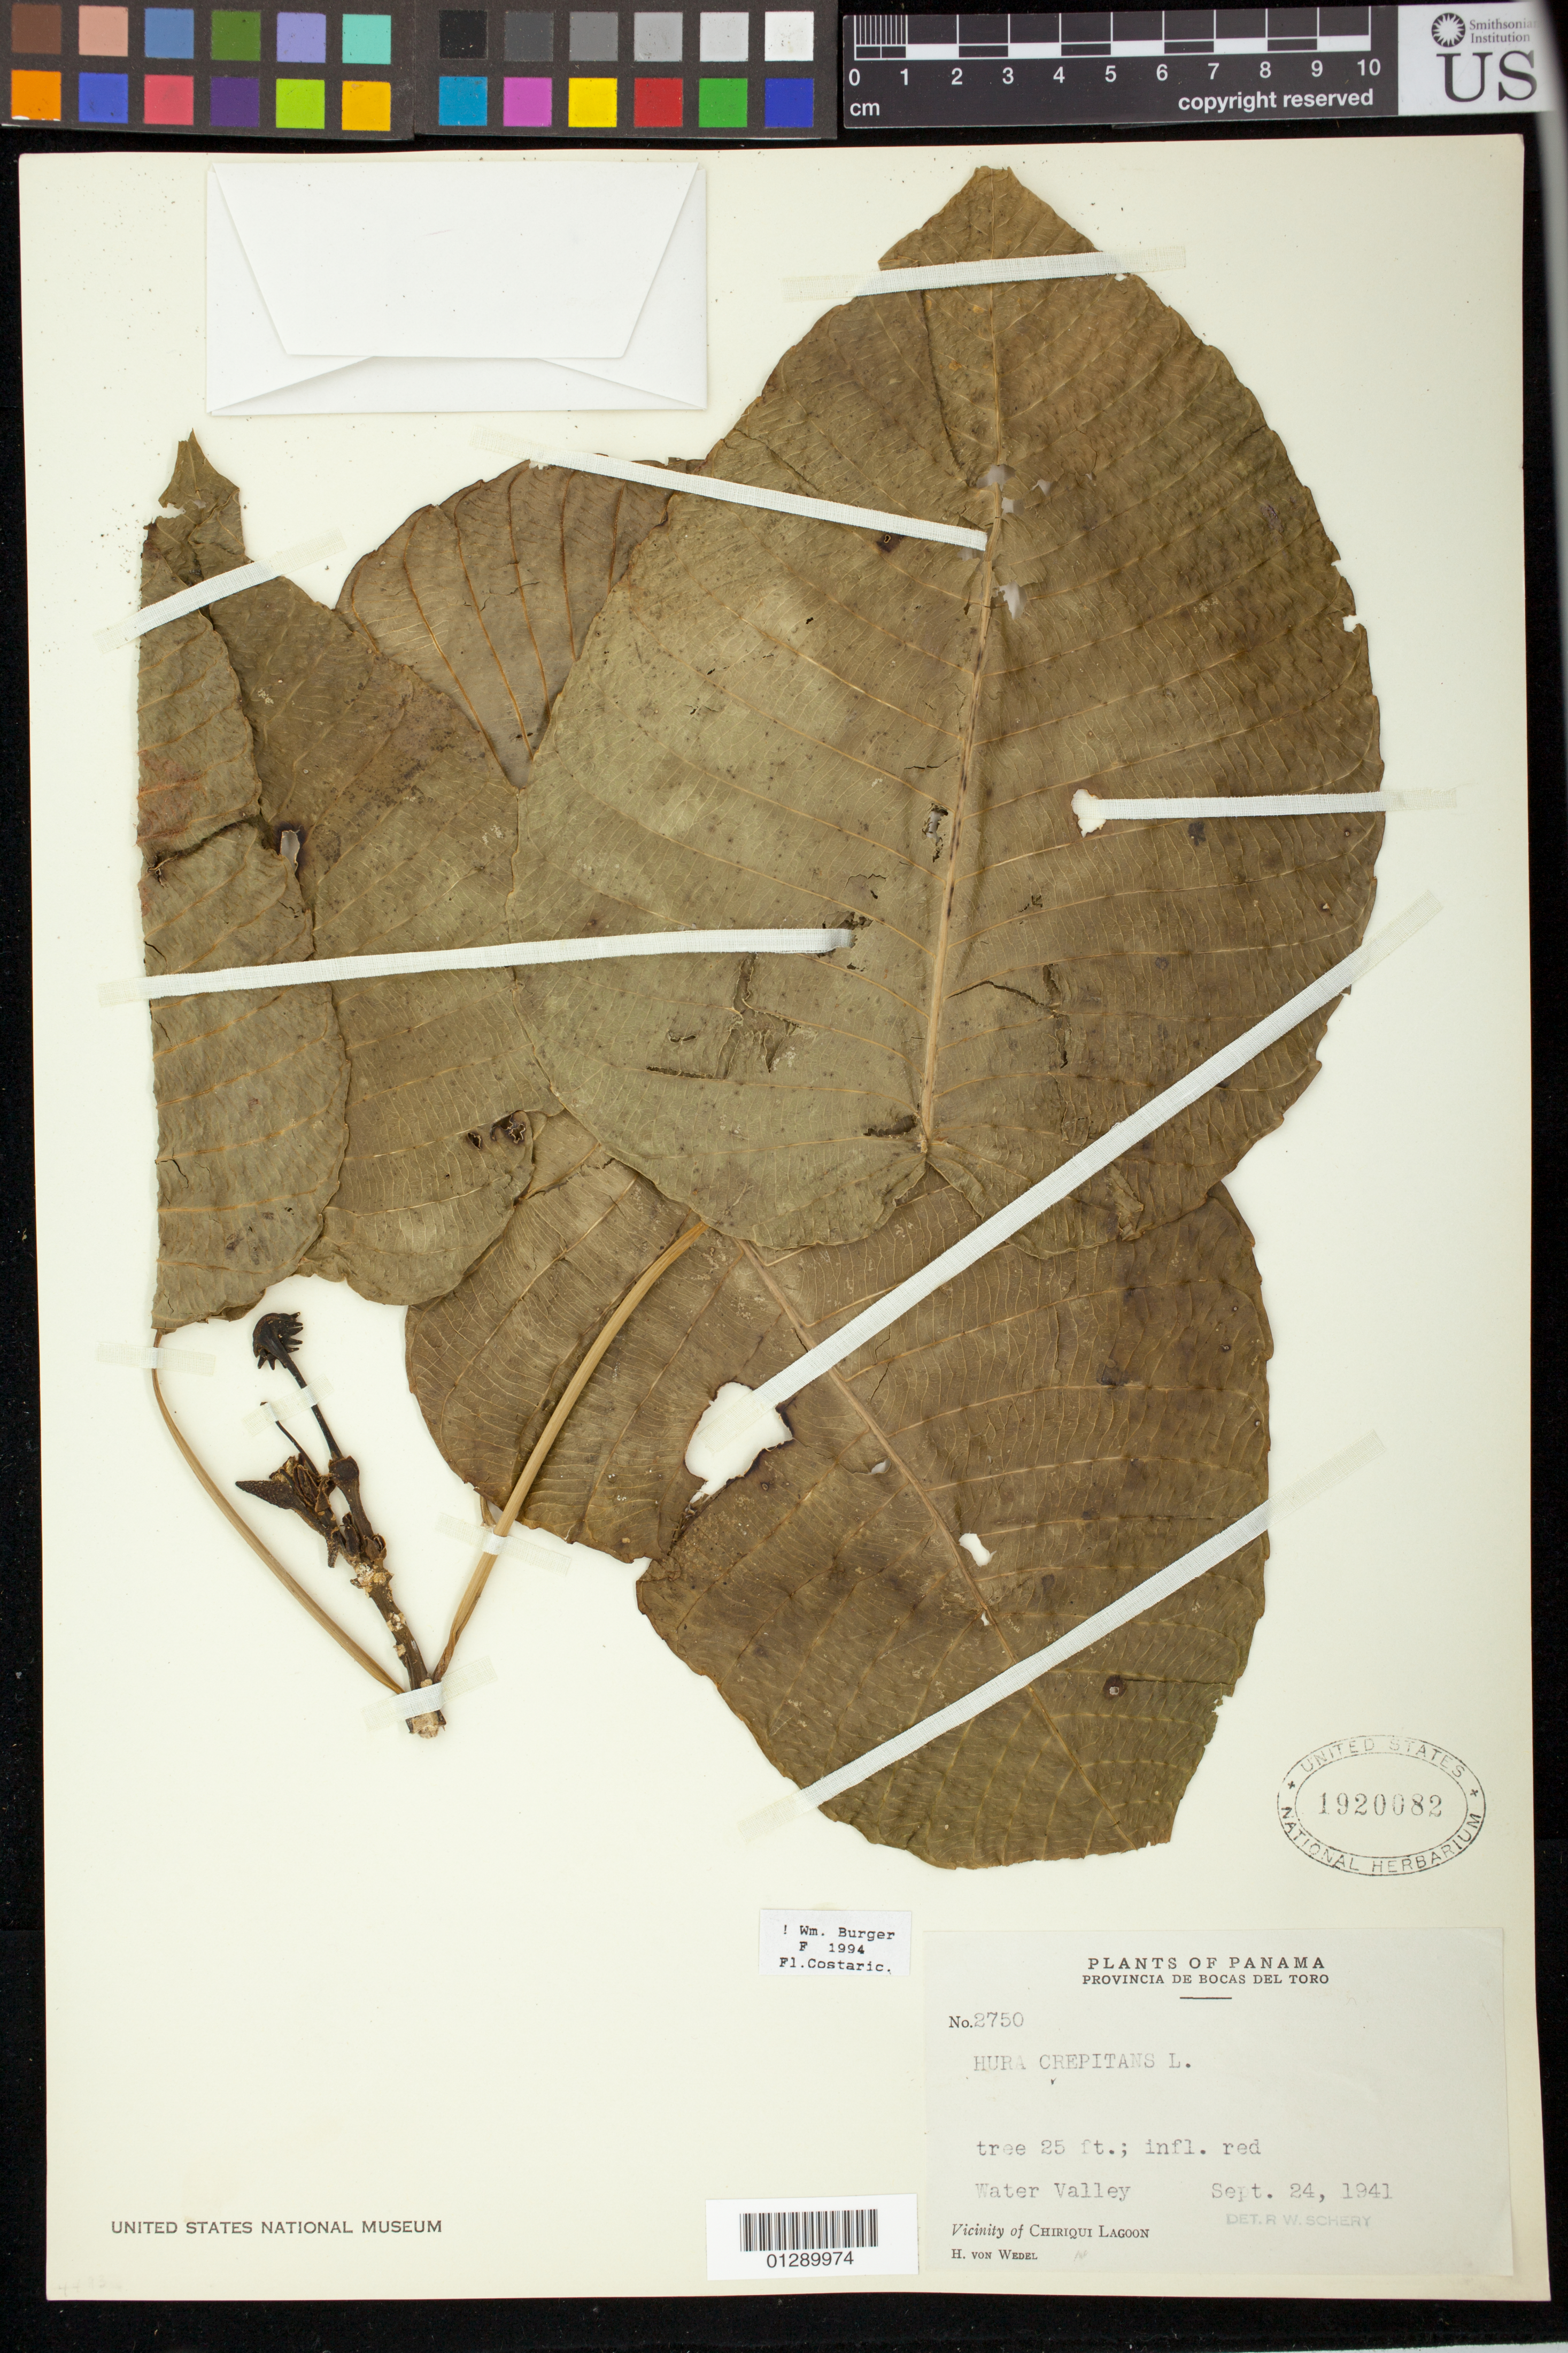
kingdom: Plantae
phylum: Tracheophyta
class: Magnoliopsida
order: Malpighiales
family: Euphorbiaceae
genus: Hura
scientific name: Hura crepitans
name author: L.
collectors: H. von Wedel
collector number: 2750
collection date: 1941-09-24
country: Panama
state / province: Bocas del Toro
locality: Water Valley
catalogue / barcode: US 1920082